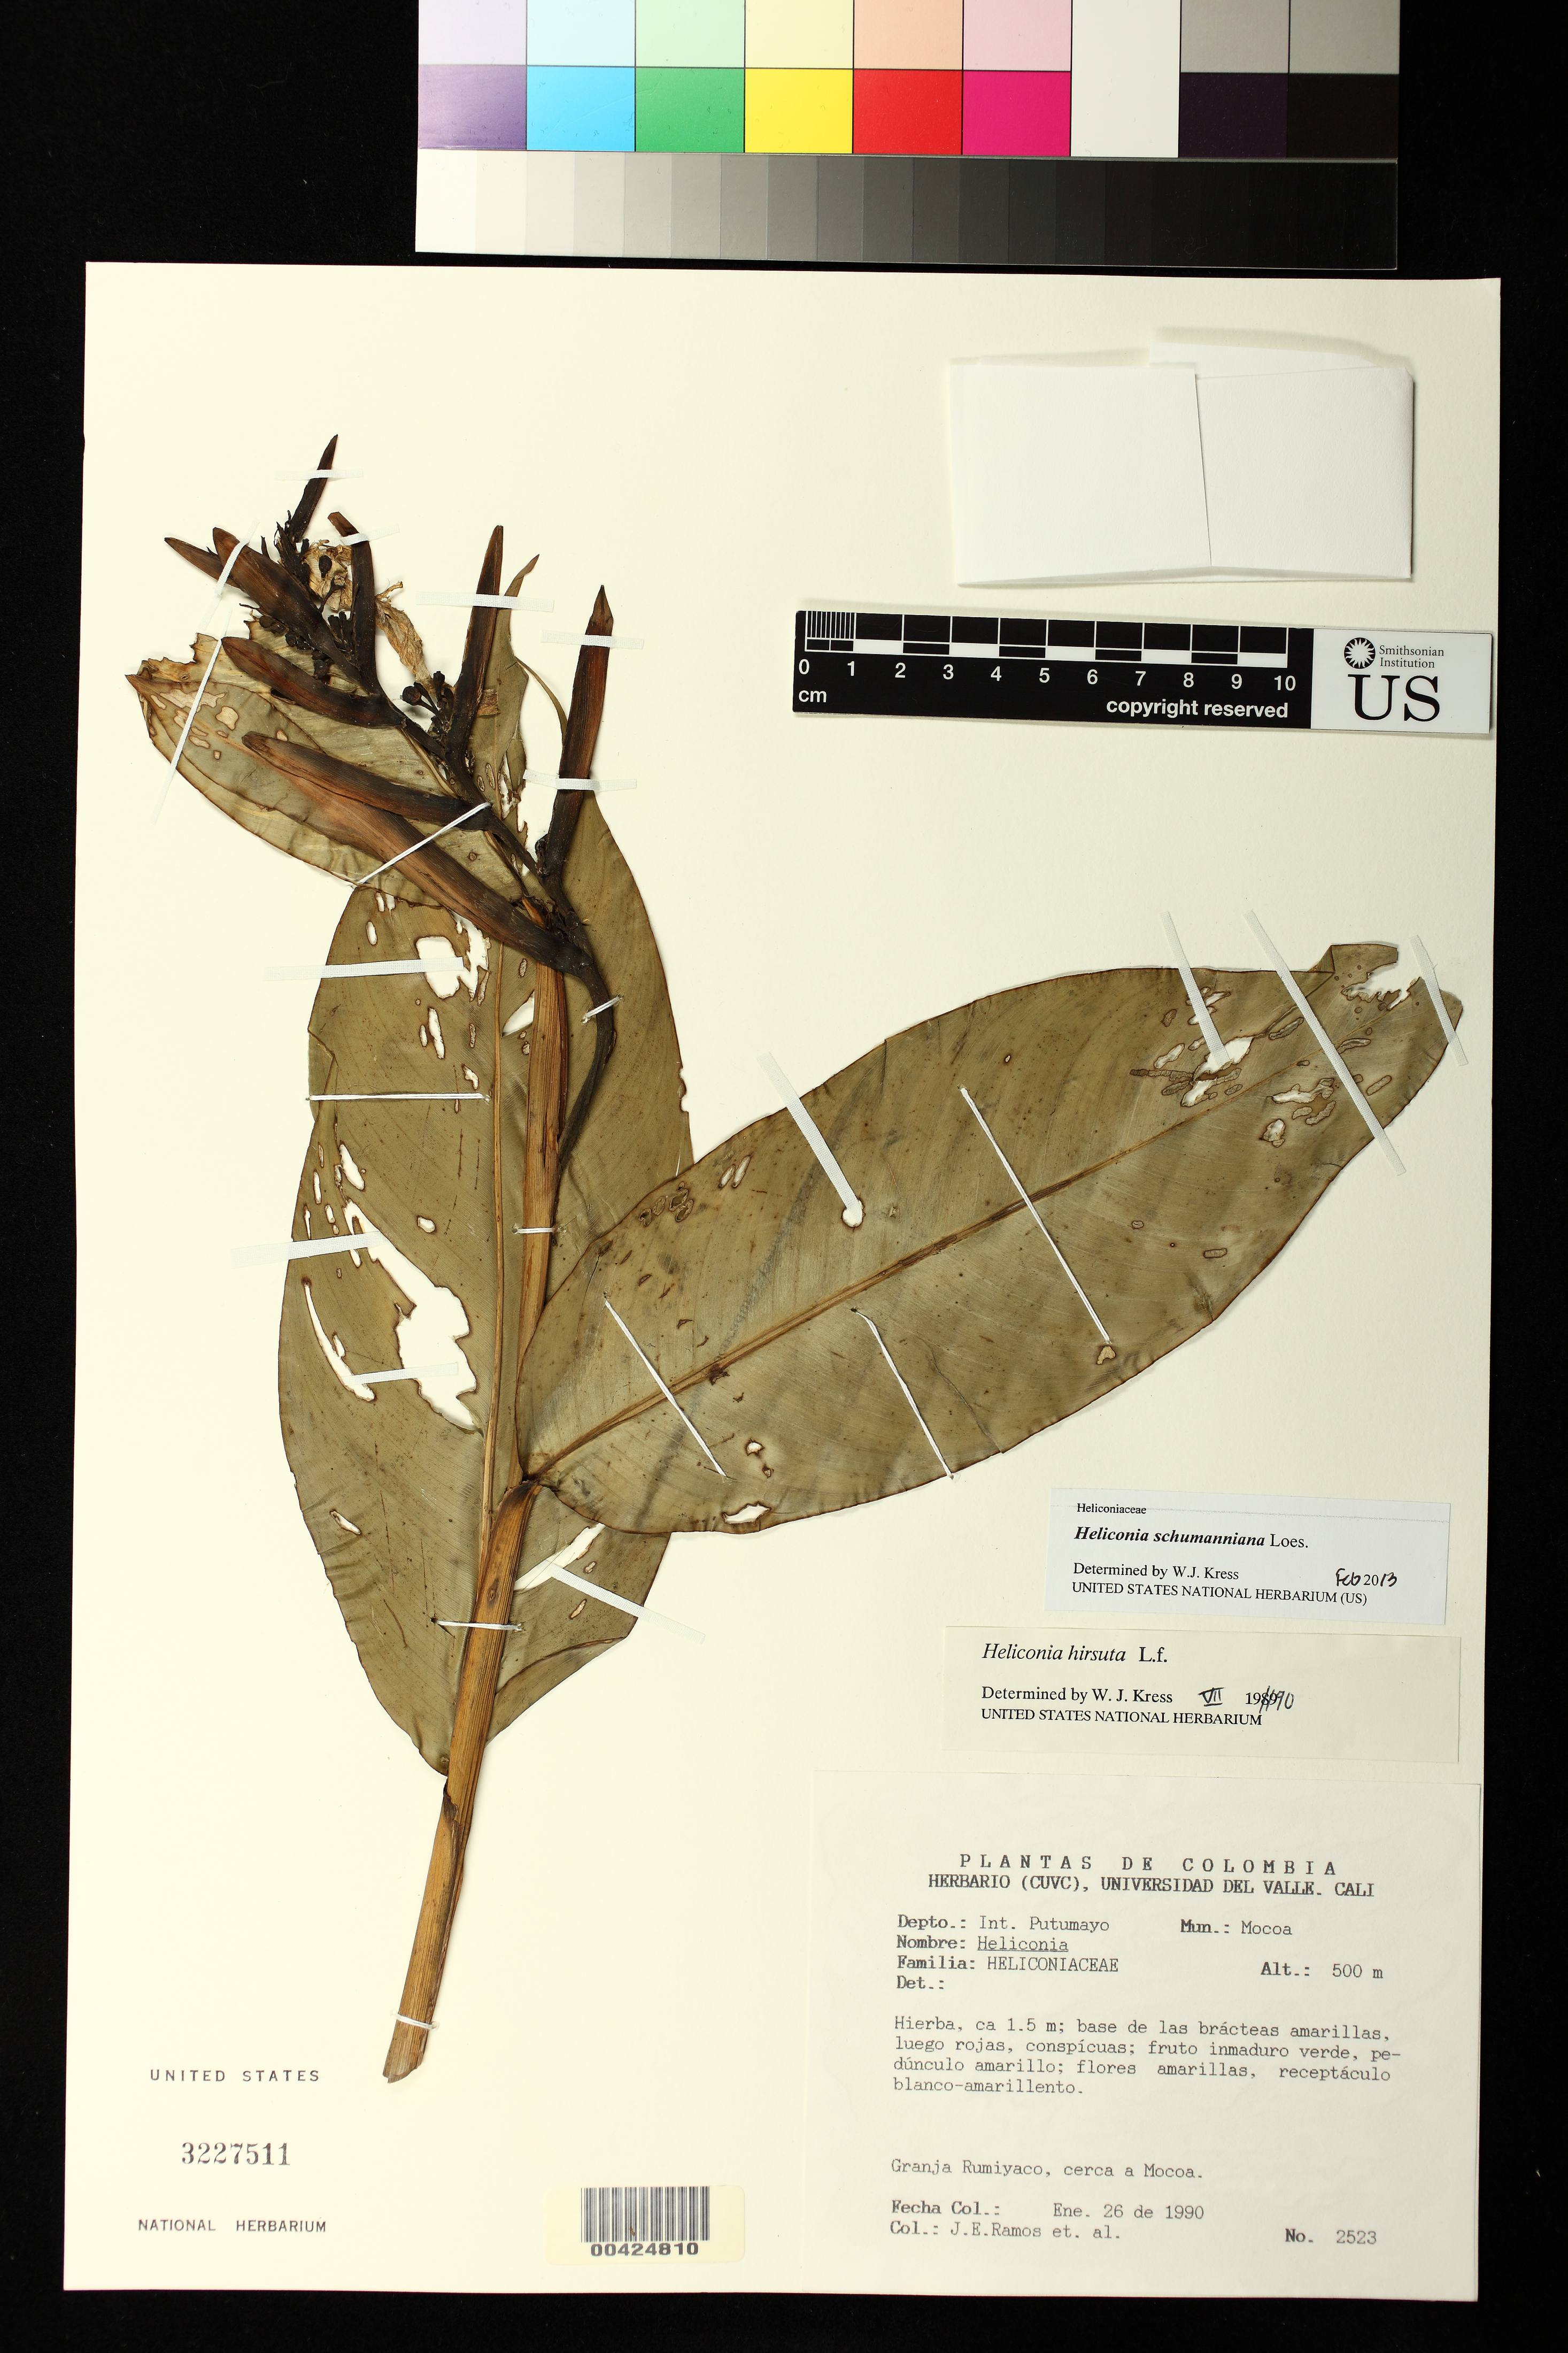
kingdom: Plantae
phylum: Tracheophyta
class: Liliopsida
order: Zingiberales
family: Heliconiaceae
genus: Heliconia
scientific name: Heliconia schumanniana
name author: Loes.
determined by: Kress, W. J., (US), Smithsonian Institution - National Museum of Natural History (UNITED STATES)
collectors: J. E. Ramos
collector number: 2523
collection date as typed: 26 Jan 1990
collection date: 1990-01-26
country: Colombia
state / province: Putumayo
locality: Mocoa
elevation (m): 500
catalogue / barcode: US 3227511